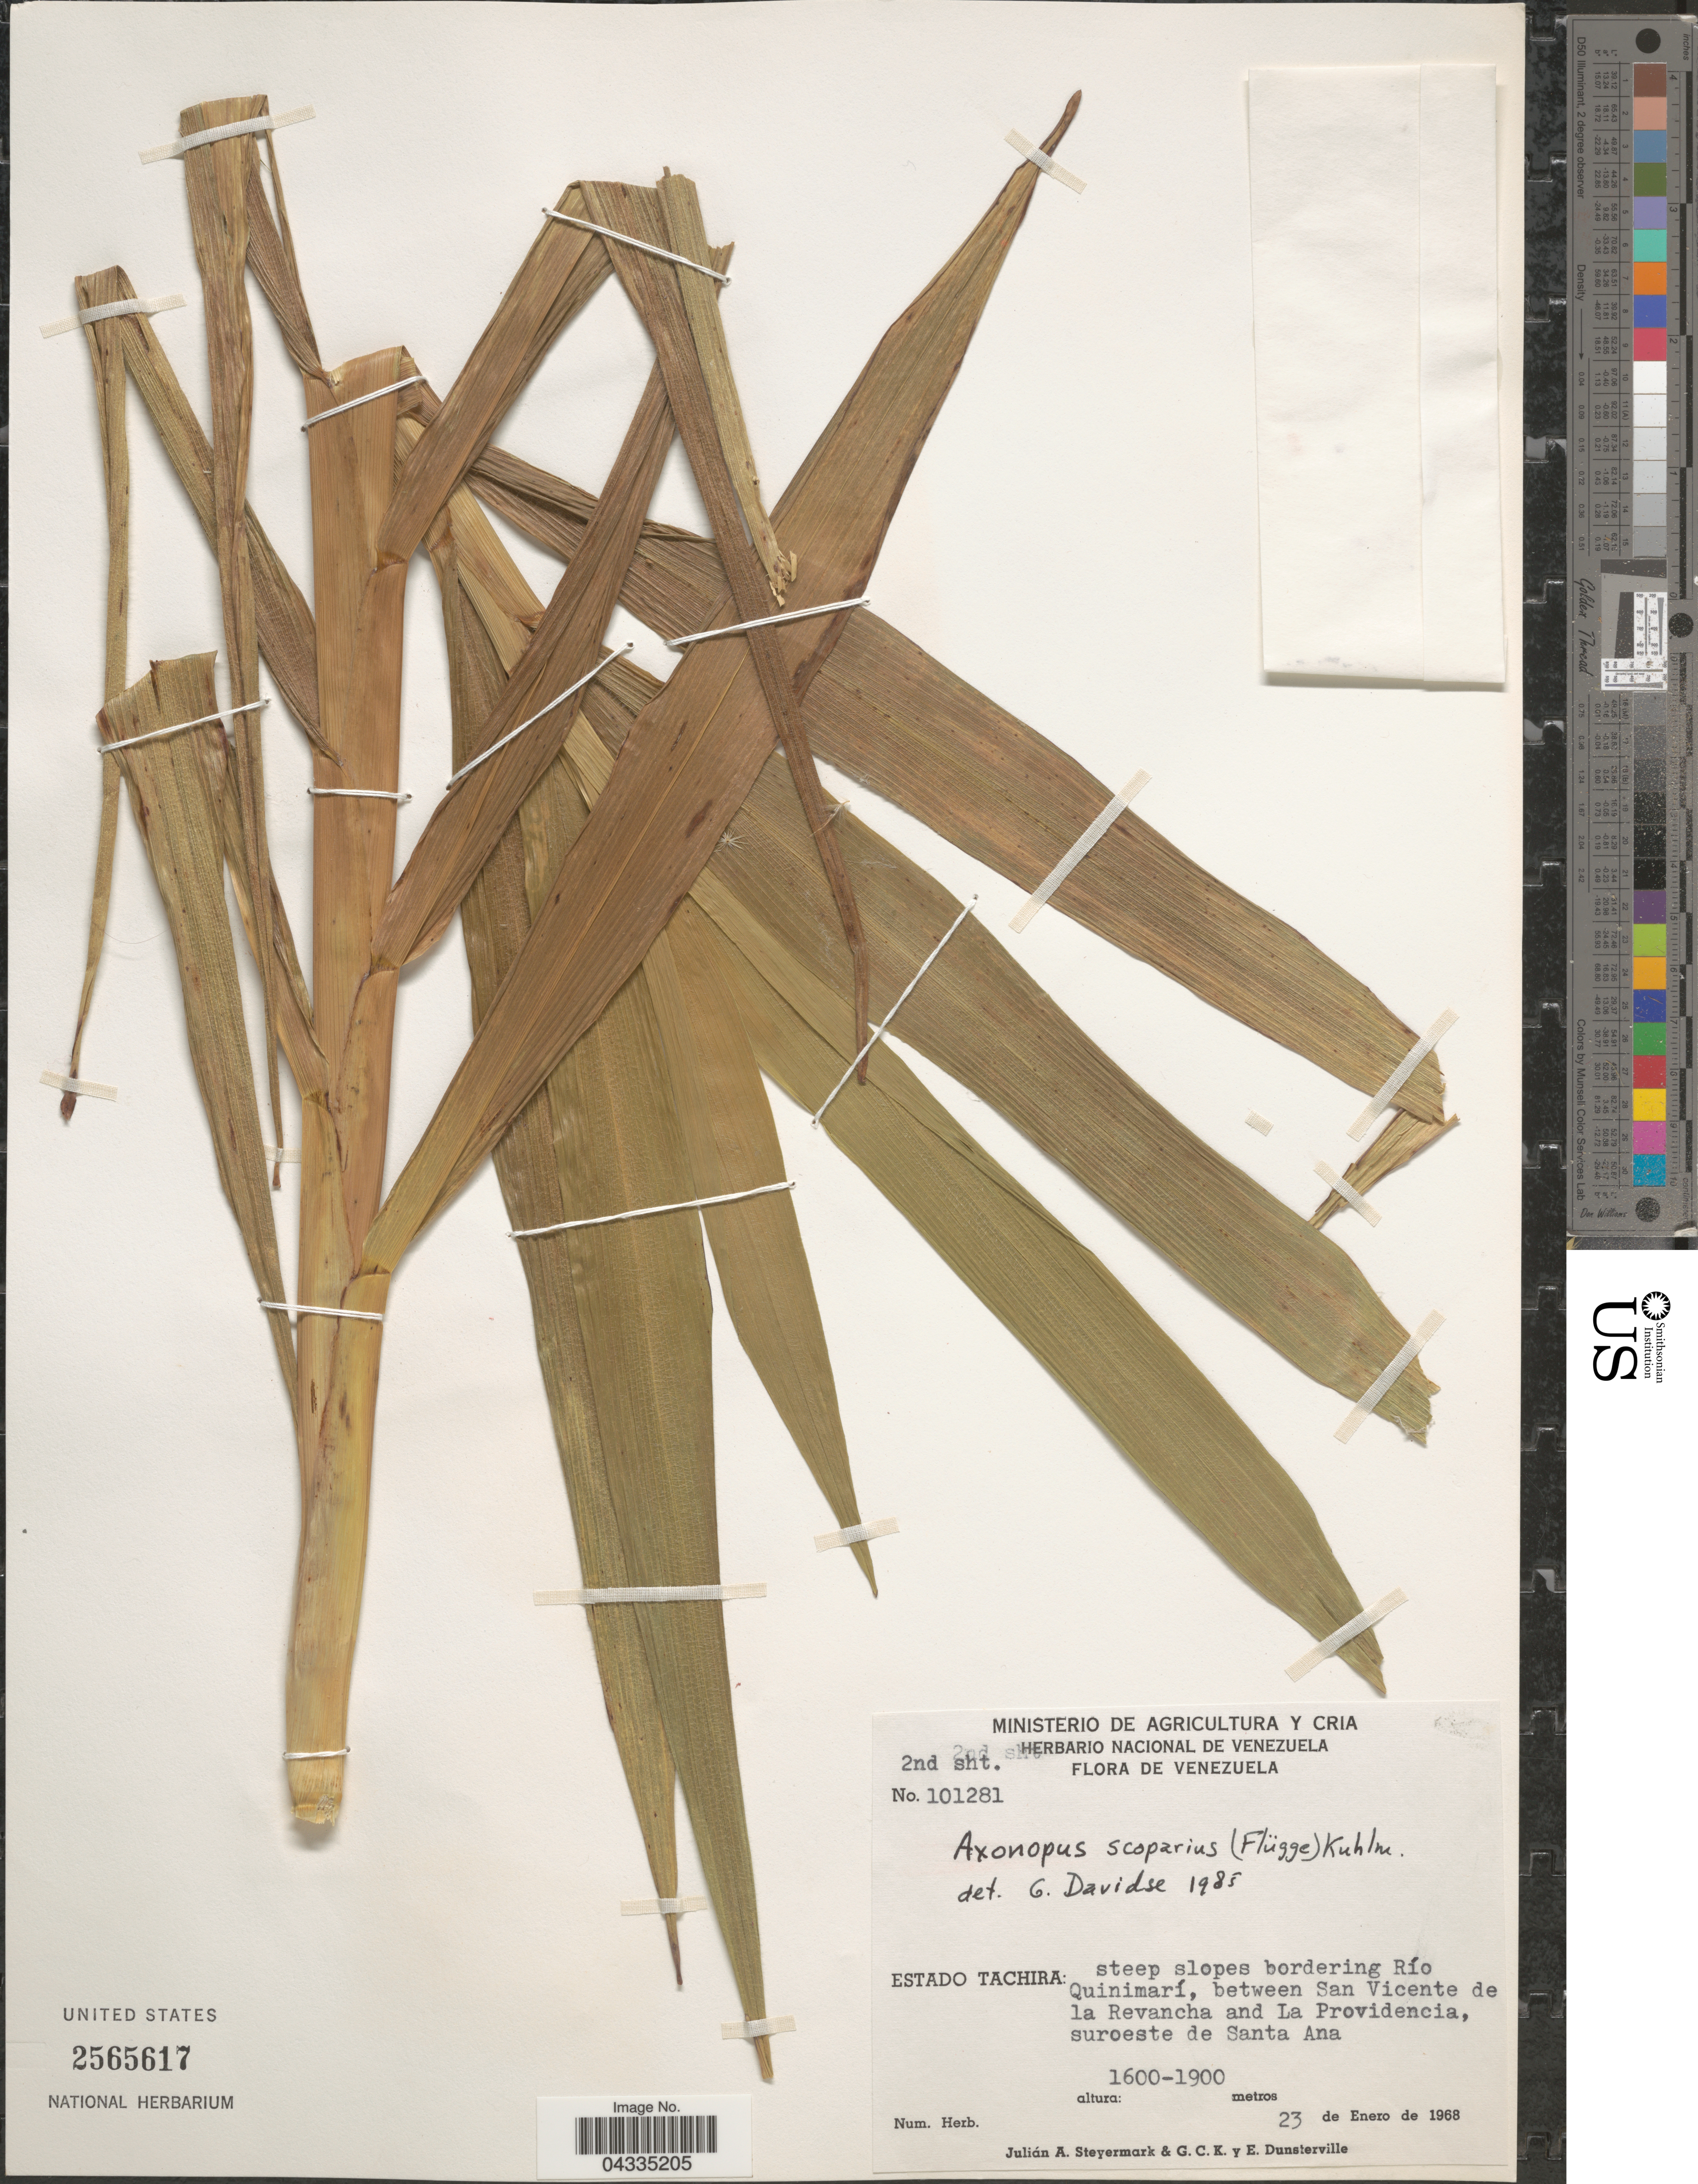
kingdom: Plantae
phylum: Tracheophyta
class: Liliopsida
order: Poales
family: Poaceae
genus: Axonopus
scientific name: Axonopus scoparius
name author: (Flüggé) Kuhlm.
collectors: J. Steyermark, G. C. K. Dunsterville & E. Dunsterville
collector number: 101281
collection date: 1968-01-23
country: Venezuela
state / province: Tachira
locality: Steep slopes bordering Río Quinimarí, between San Vicente de la Revancha and La Providencia, suroeste de Santa Ana.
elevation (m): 1600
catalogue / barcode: US 2565617